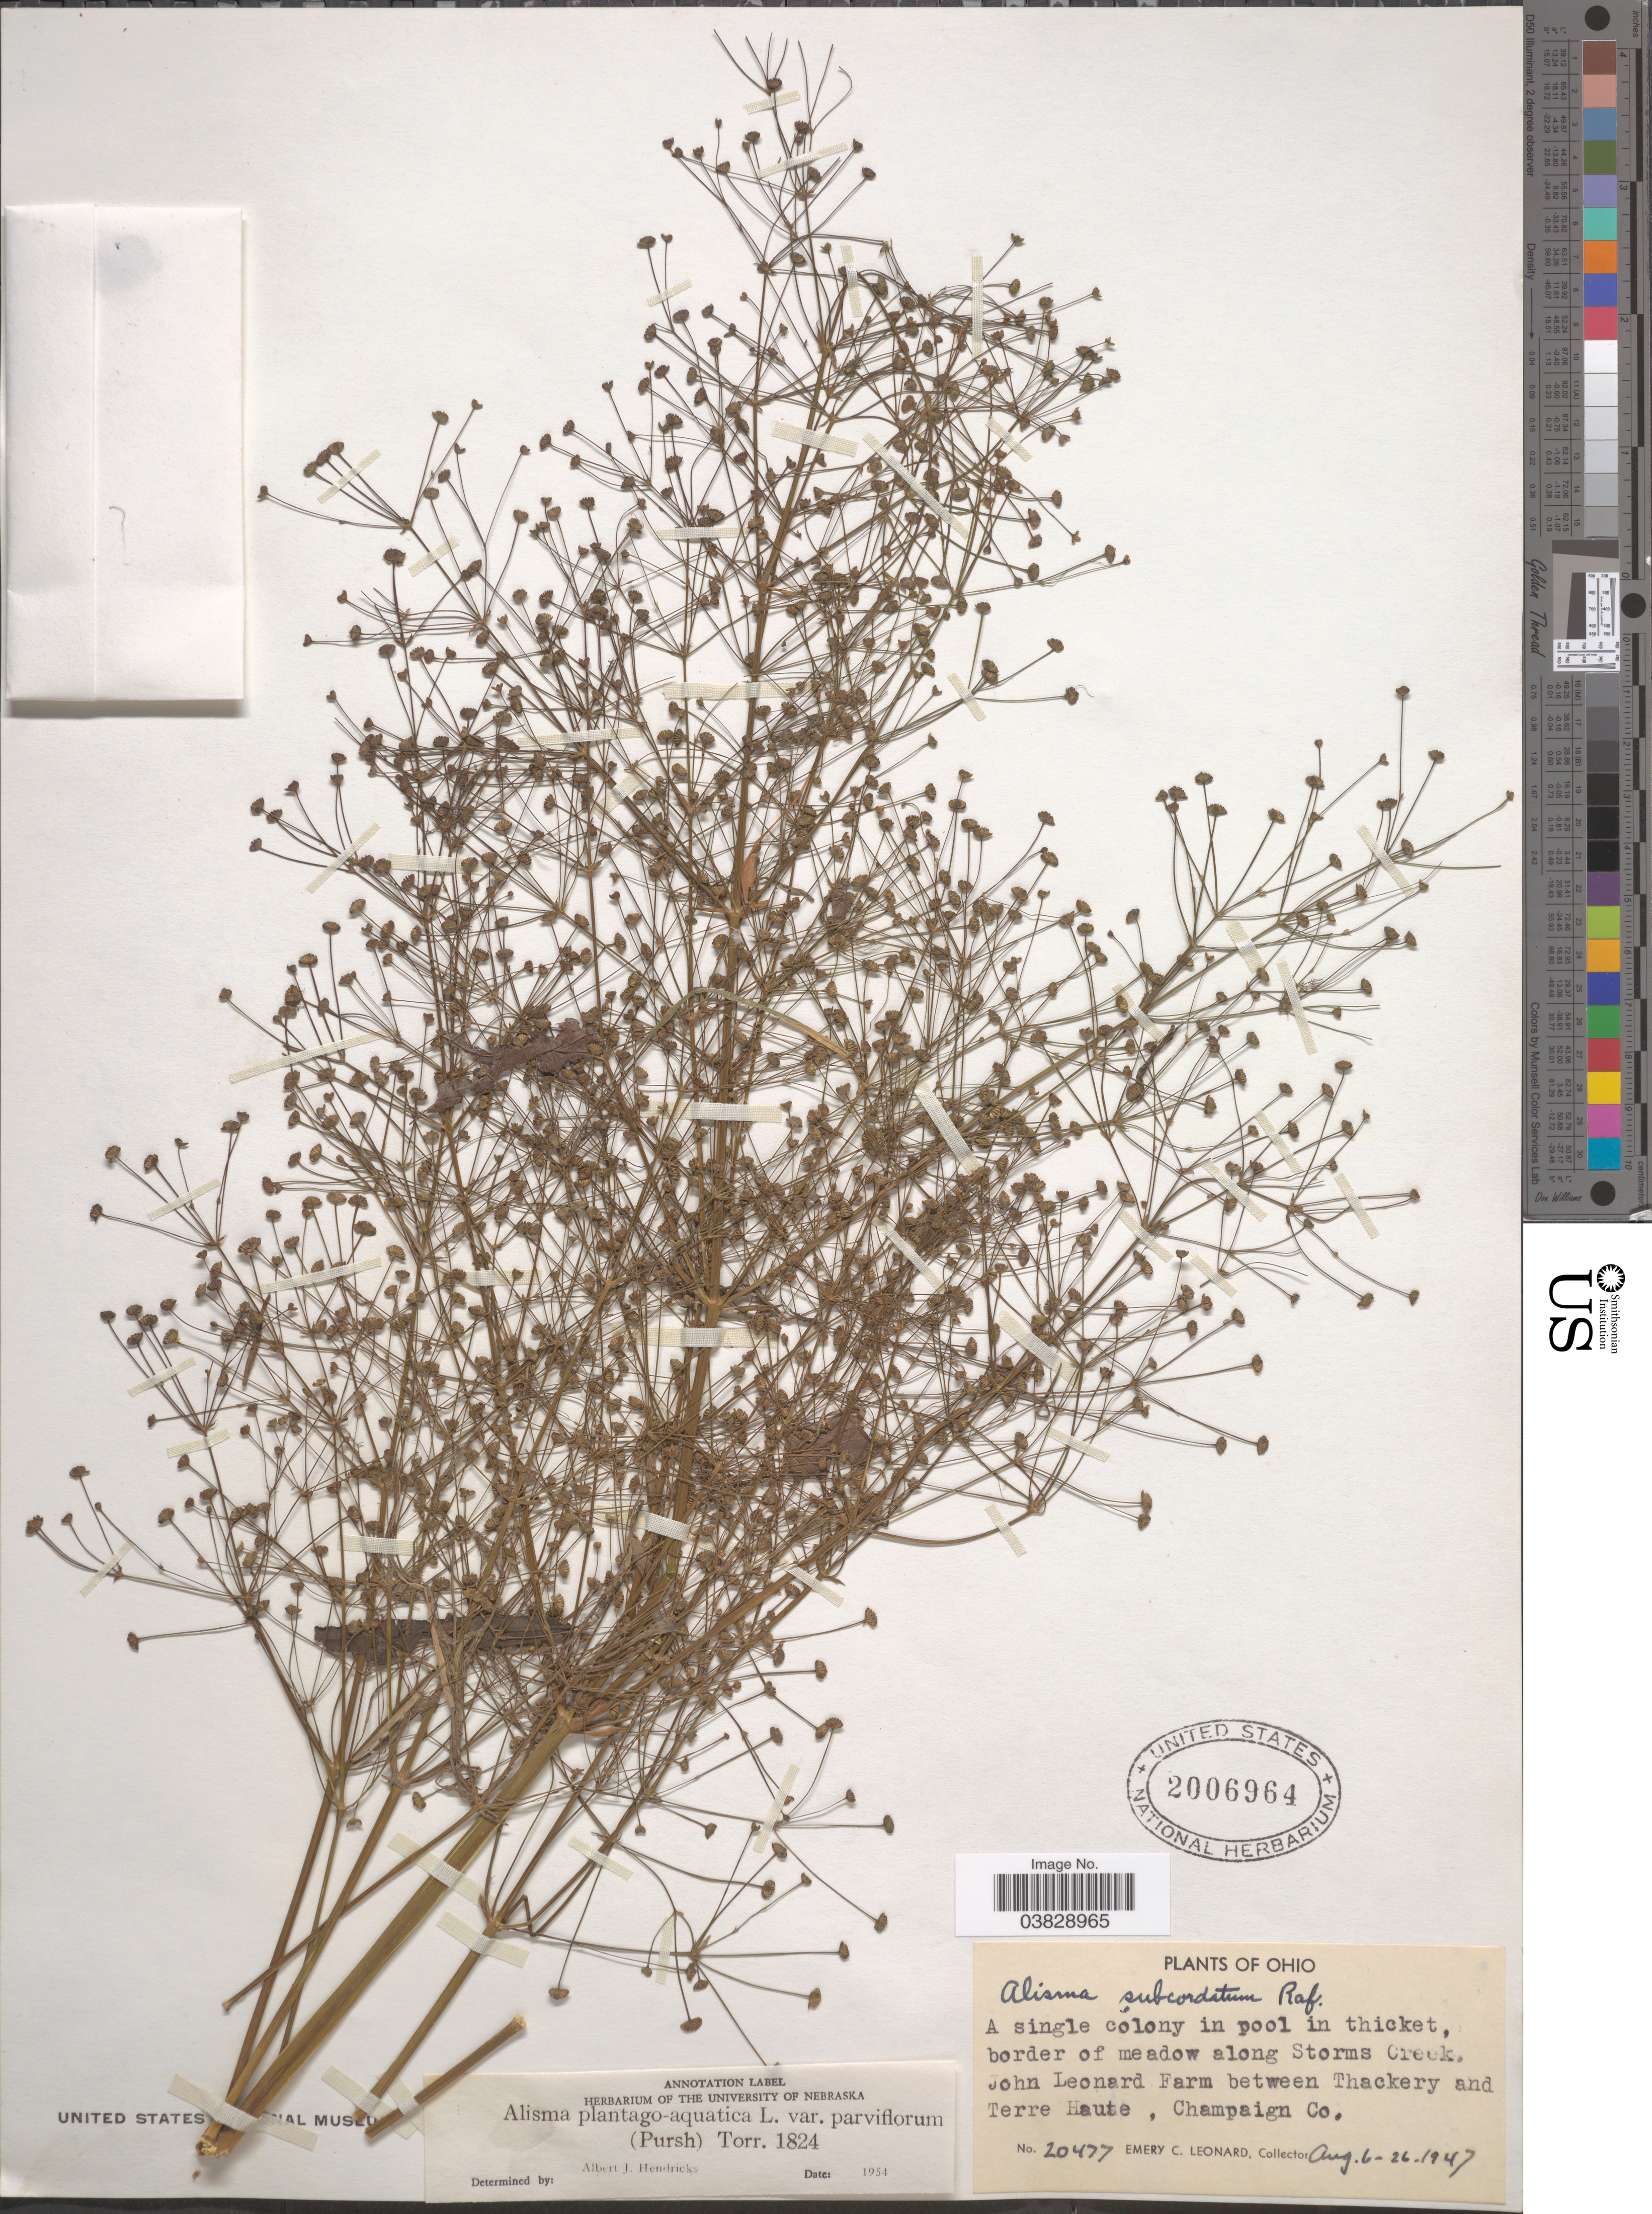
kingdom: Plantae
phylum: Tracheophyta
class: Liliopsida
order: Alismatales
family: Alismataceae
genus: Alisma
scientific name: Alisma plantago-aquatica var. parviflorum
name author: (Pursh) Torr.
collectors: E. C. Leonard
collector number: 20477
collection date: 1947-08-06/1947-08-26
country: United States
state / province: Ohio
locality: In pool in thicket, border of meadow along Storms Creek. John Leonard Farm between Thackery and Terre Haute, Champaign Co.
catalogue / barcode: US 2006964